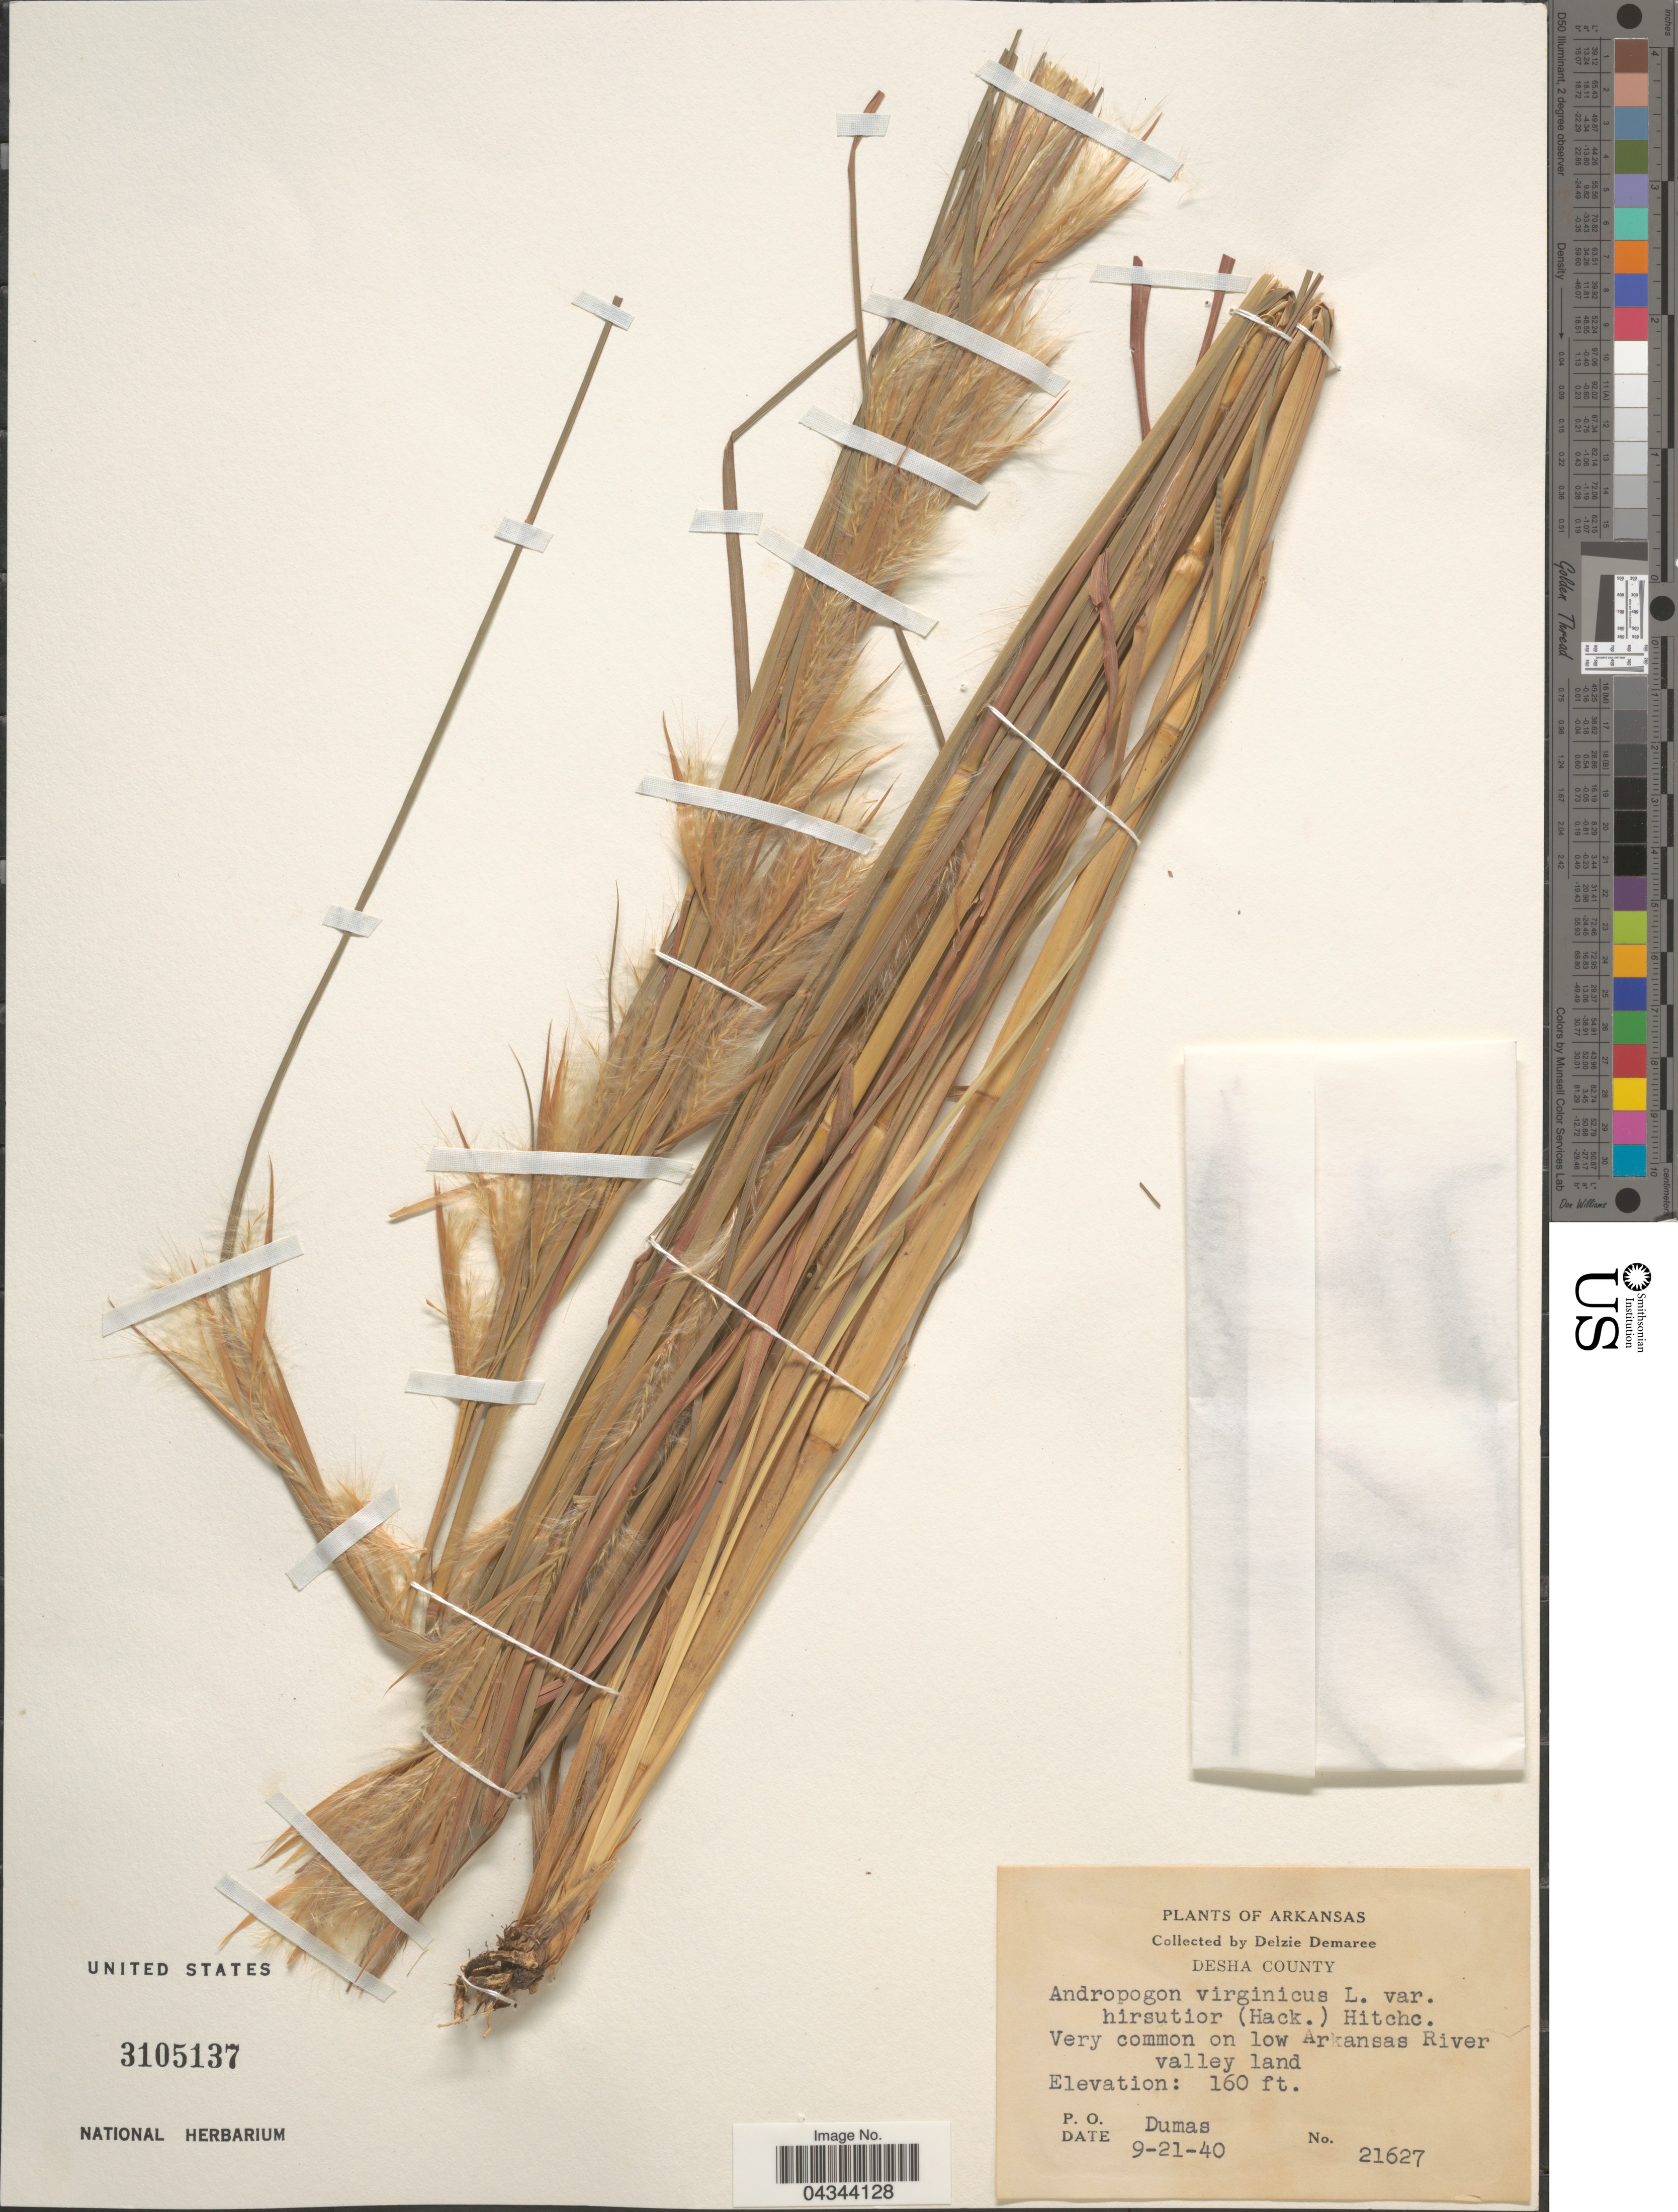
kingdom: Plantae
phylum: Tracheophyta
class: Liliopsida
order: Poales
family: Poaceae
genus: Andropogon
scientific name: Andropogon virginicus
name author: L.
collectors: D. Demaree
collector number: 21627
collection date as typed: Transcribed d/m/y: 21/9/40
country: United States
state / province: Arkansas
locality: Desha County. On low Arkansas River valley land. P. O. Dumas.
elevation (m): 49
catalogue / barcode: US 3105137